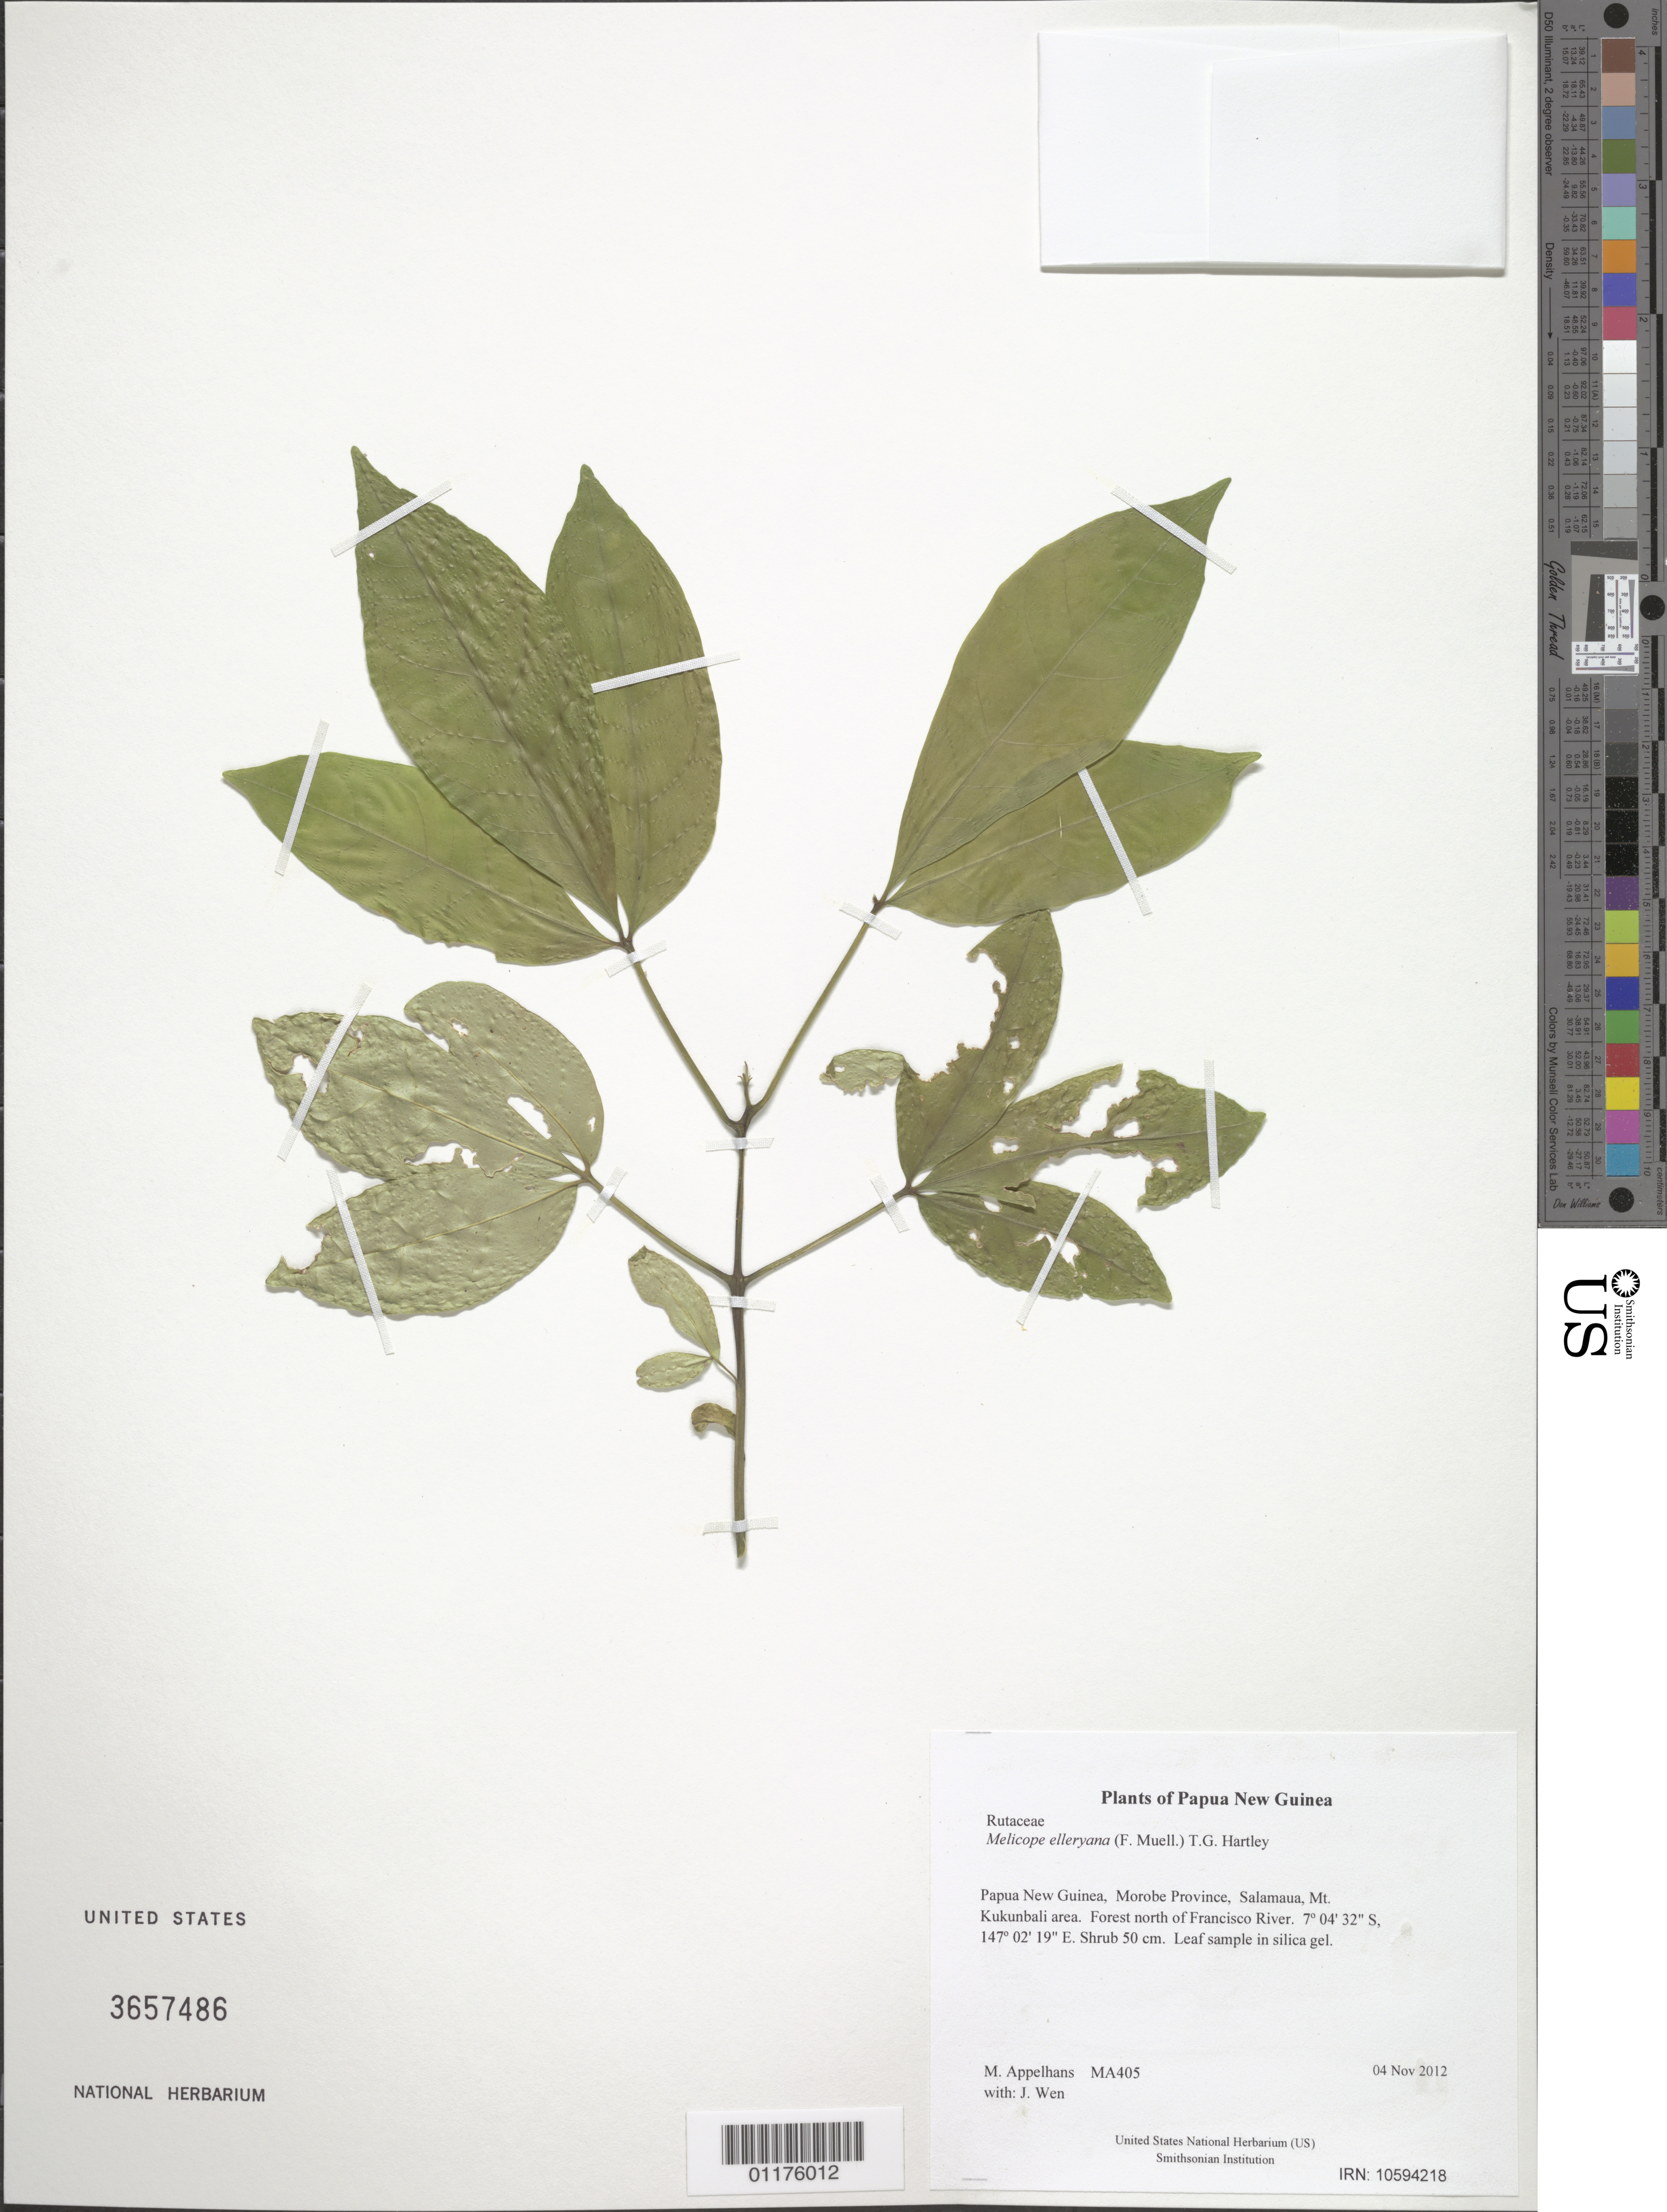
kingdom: Plantae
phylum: Tracheophyta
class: Magnoliopsida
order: Sapindales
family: Rutaceae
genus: Melicope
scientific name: Melicope elleryana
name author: (F. Muell.) T.G. Hartley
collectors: J. Wen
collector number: MA405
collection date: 2012-11-04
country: Papua New Guinea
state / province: Morobe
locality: Salamaua, Mt. Kukunbali area. Forest north of Francisco River.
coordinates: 07 04.531 S, 147 02.322 E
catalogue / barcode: US 3657486